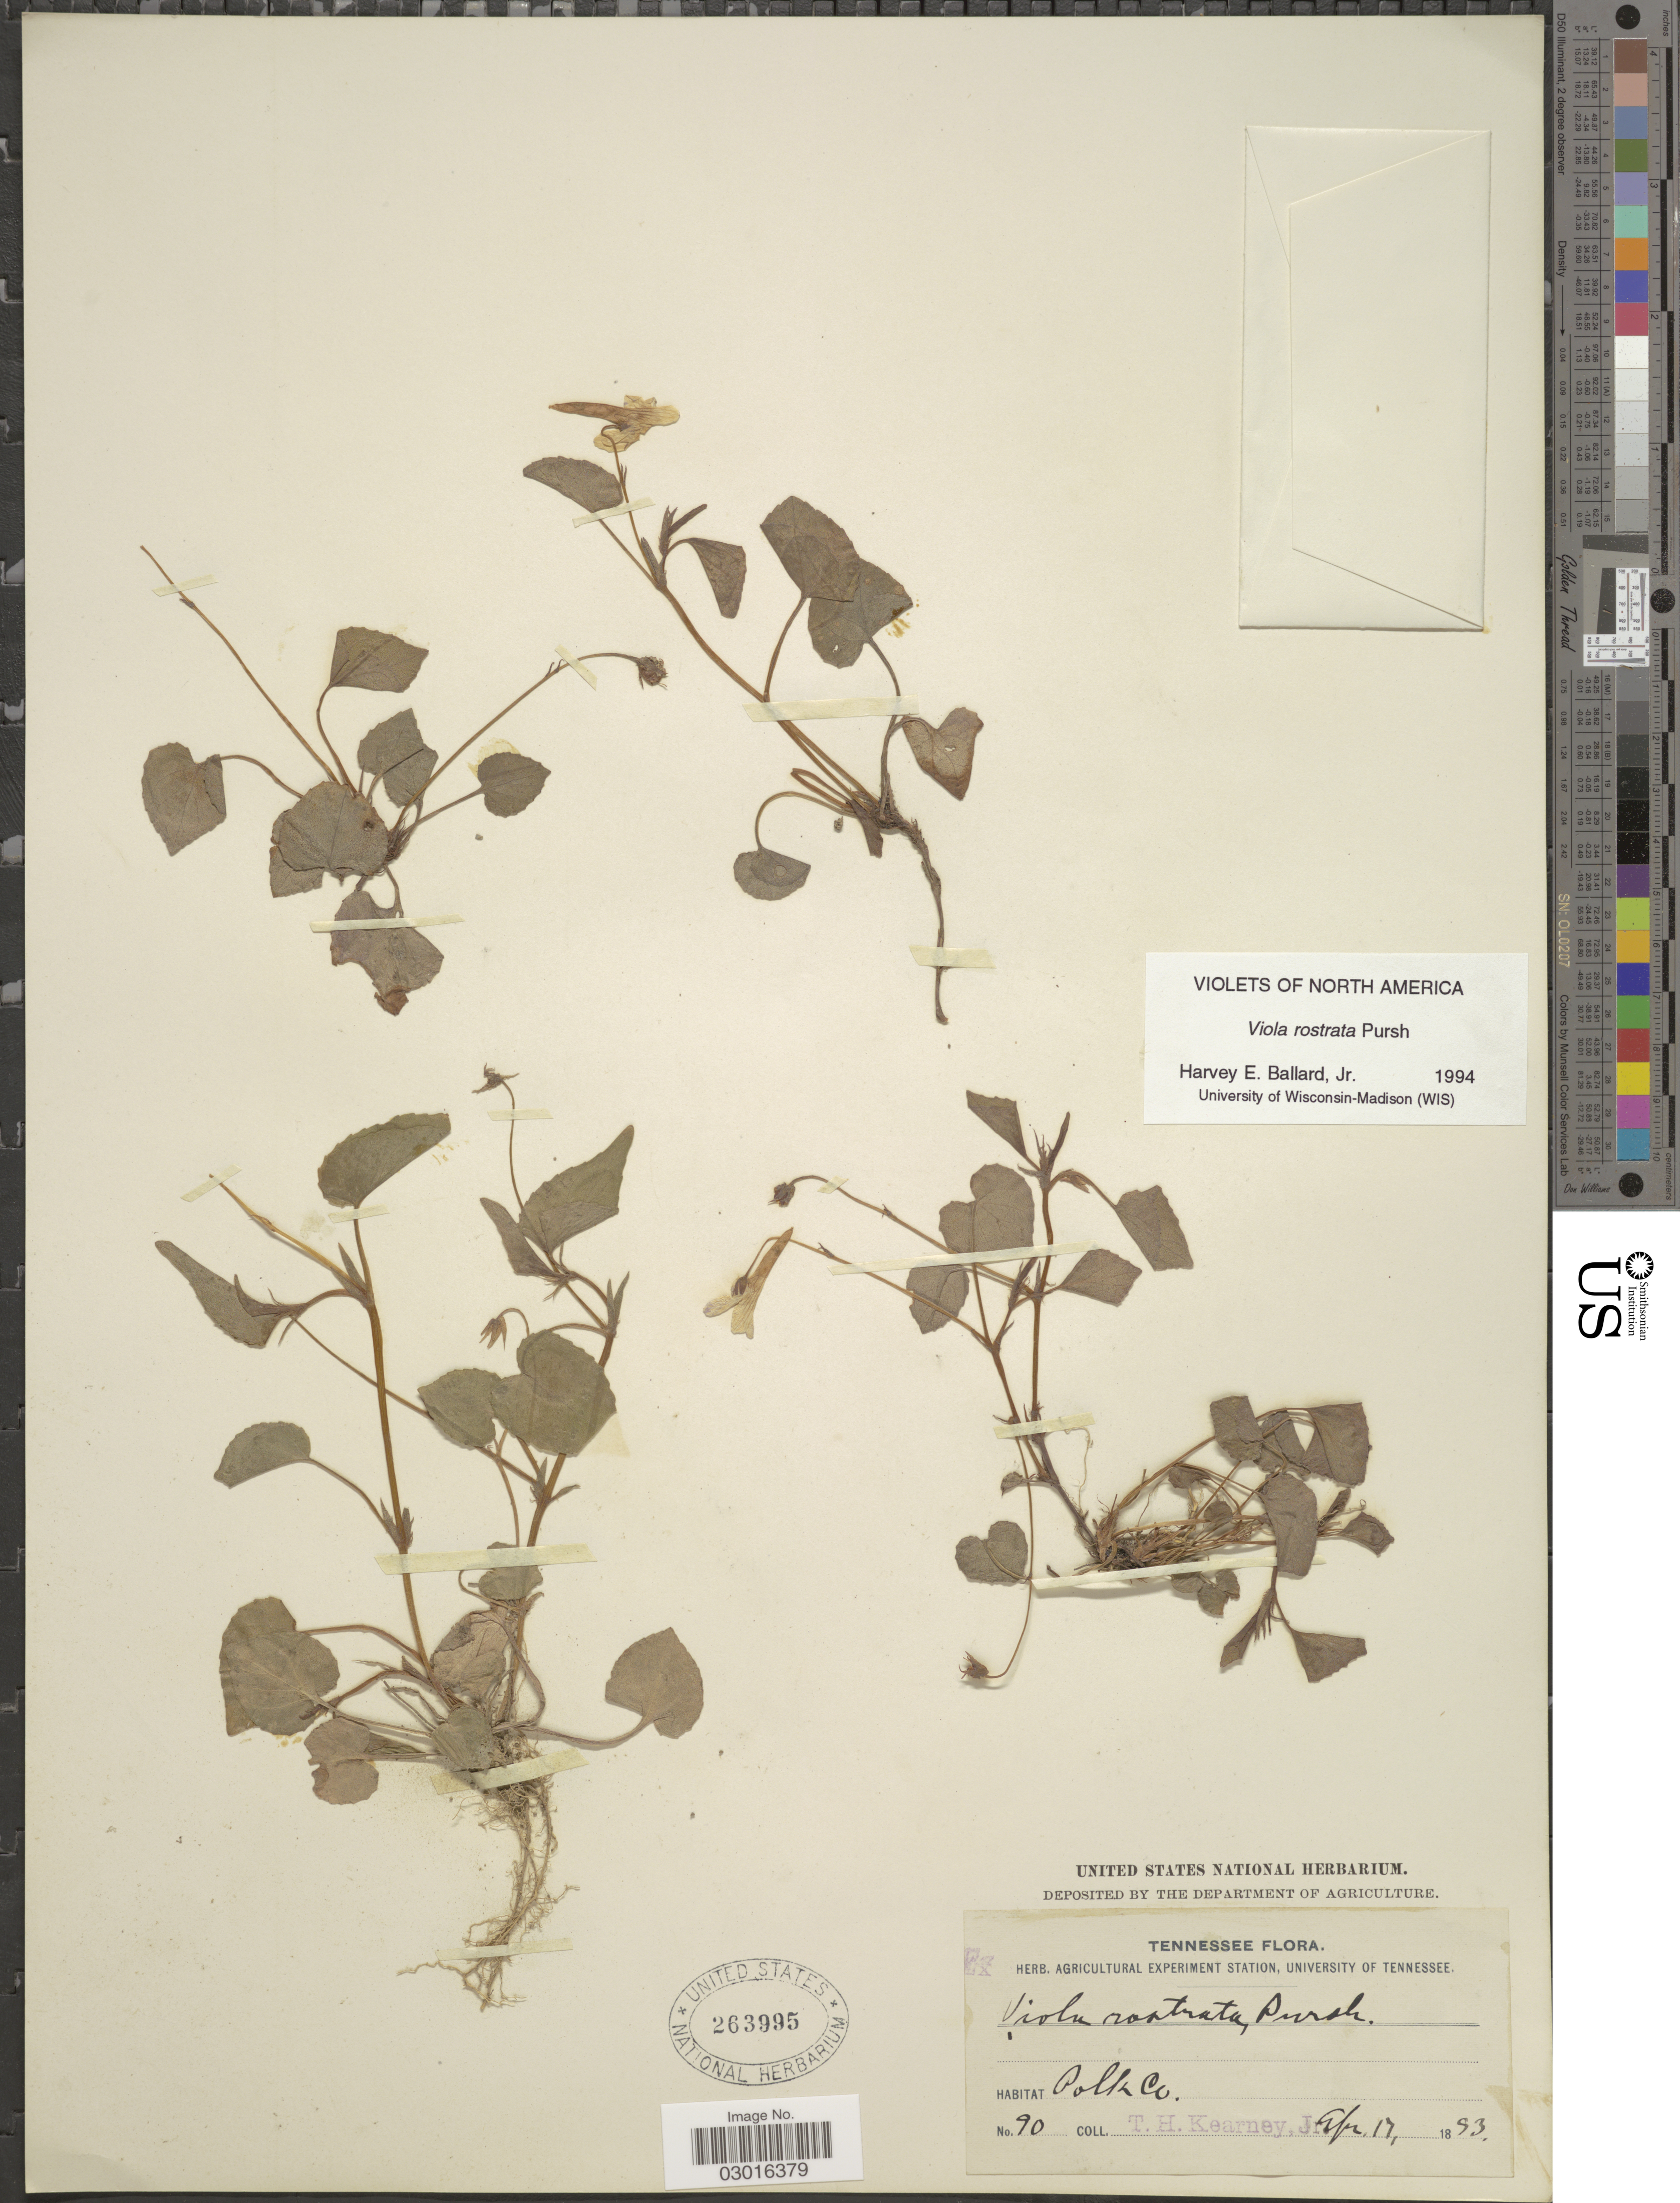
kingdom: Plantae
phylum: Tracheophyta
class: Magnoliopsida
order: Malpighiales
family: Violaceae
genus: Viola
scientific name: Viola rostrata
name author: Pursh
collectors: T. H. Kearney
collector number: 90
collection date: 1893-04-17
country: United States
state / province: Tennessee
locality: Polk Co.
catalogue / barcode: US 263995